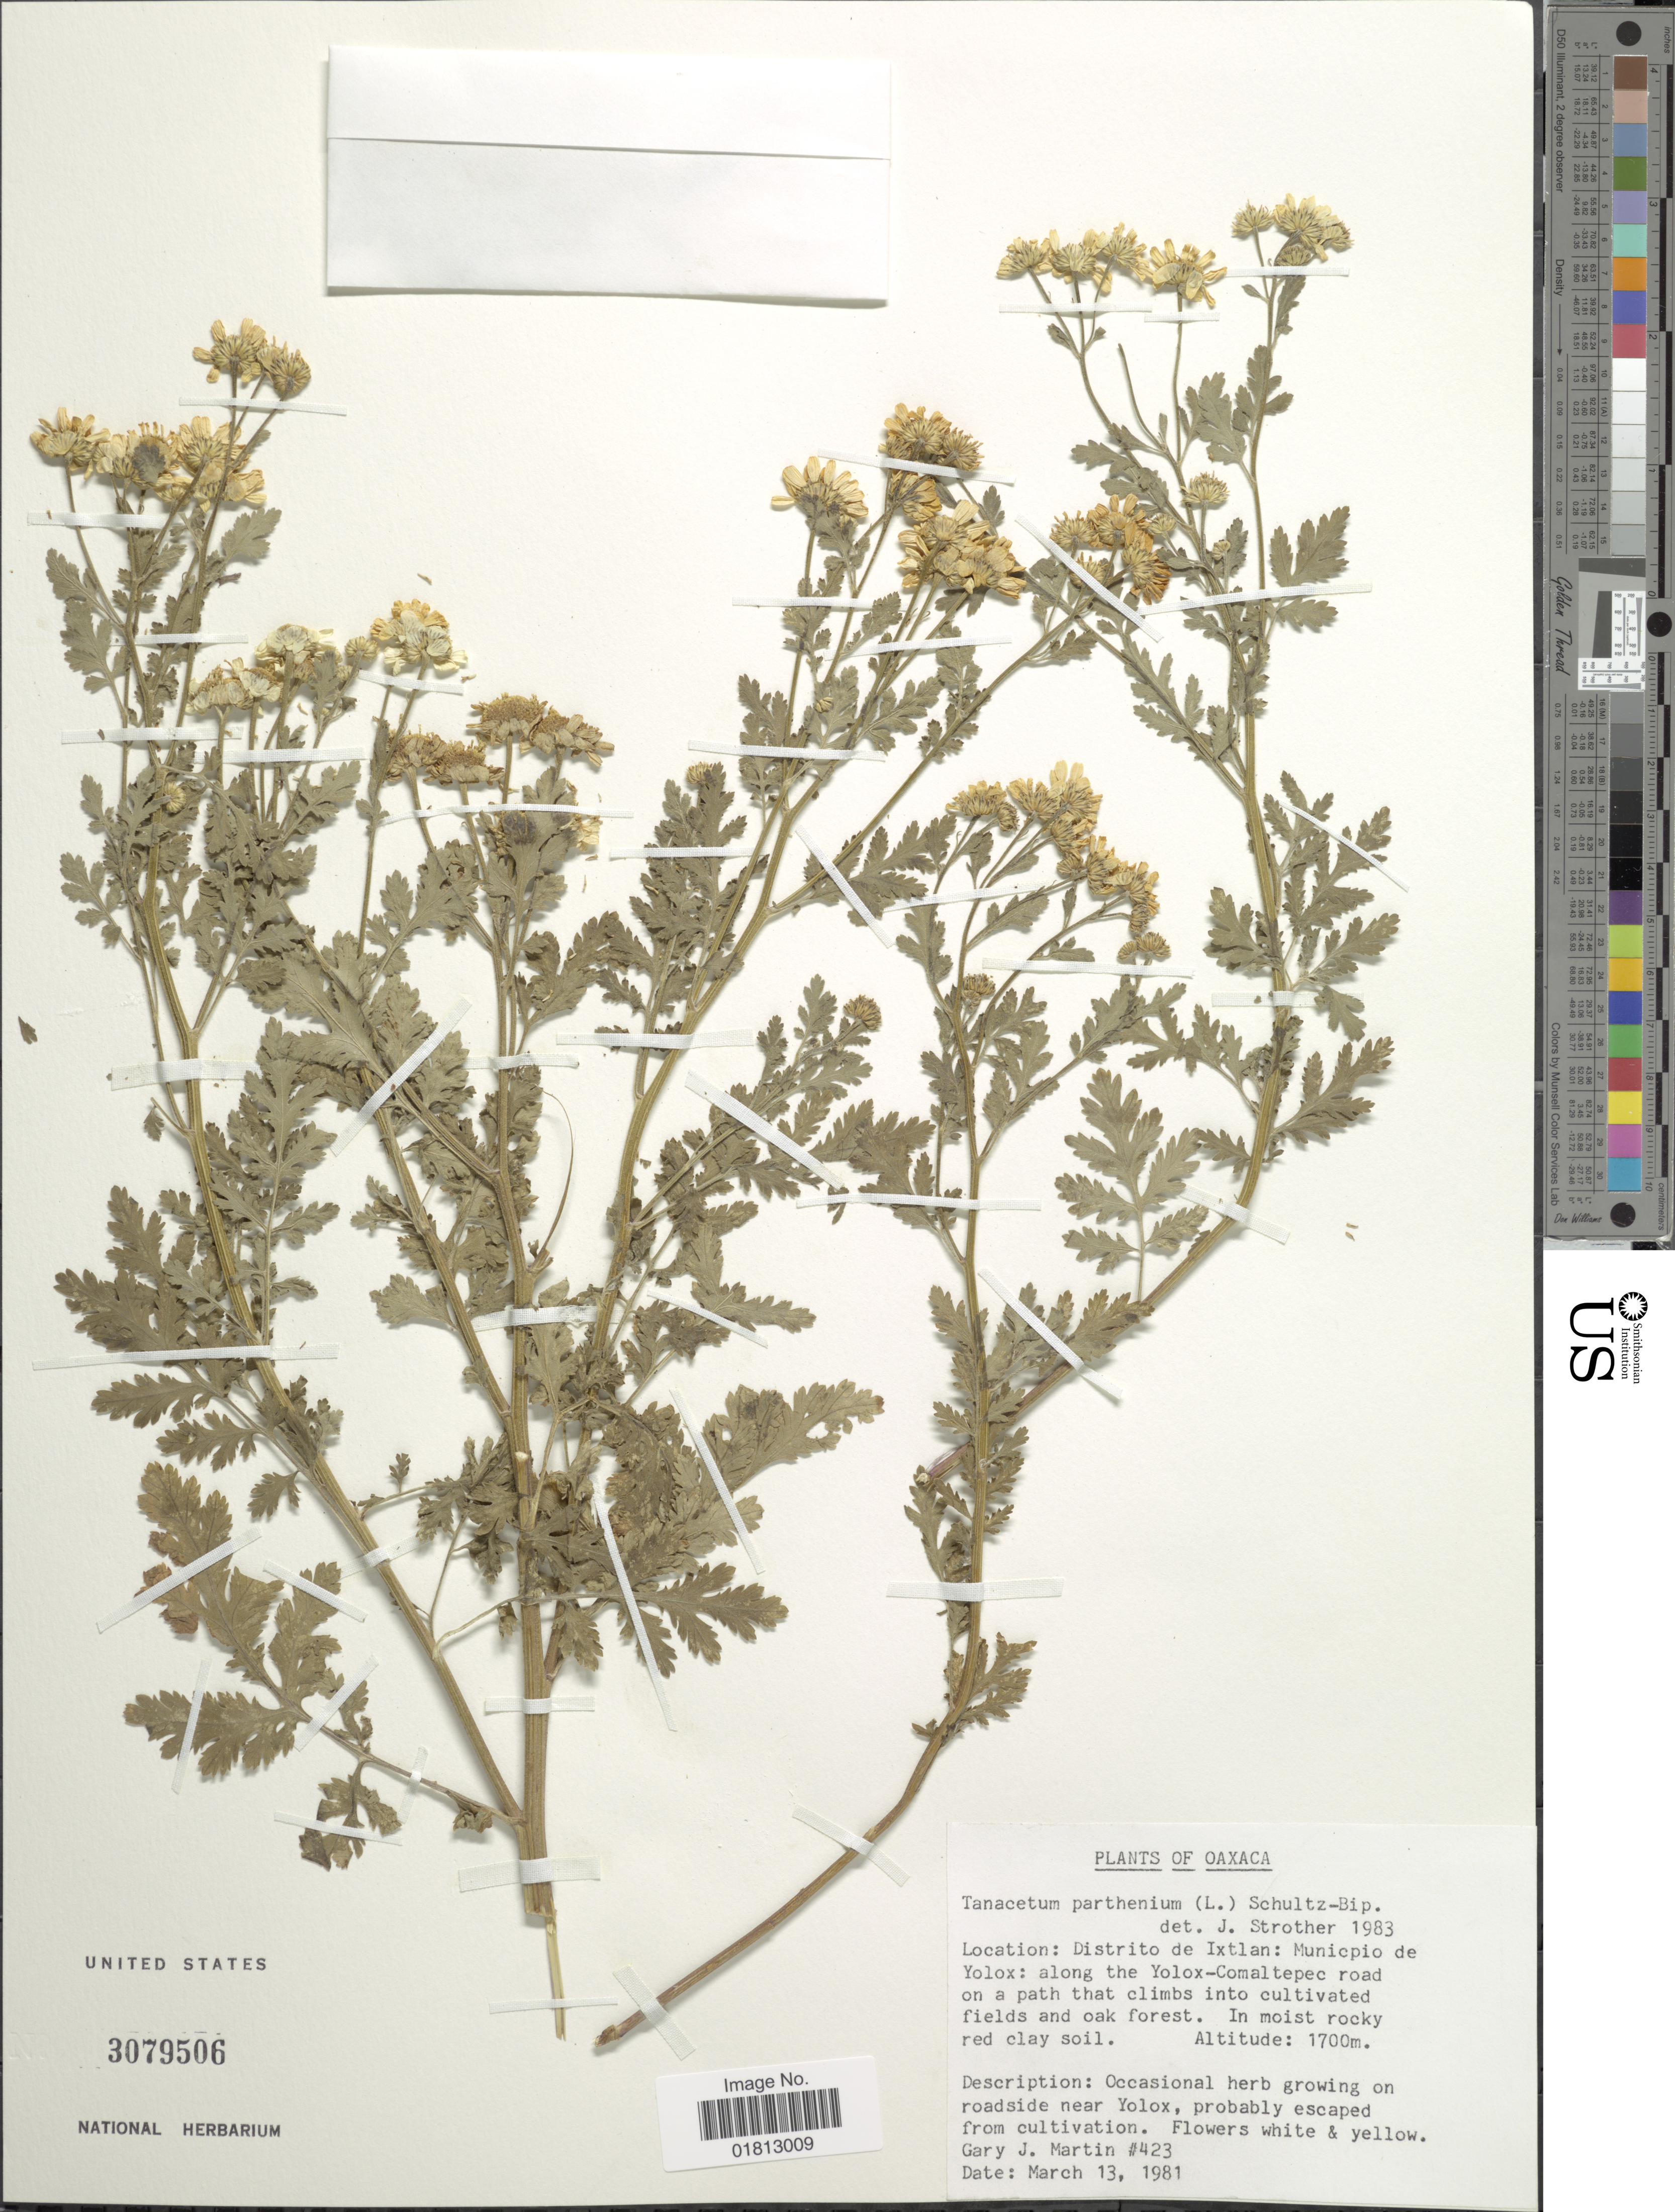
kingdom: Plantae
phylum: Tracheophyta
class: Magnoliopsida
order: Asterales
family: Asteraceae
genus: Tanacetum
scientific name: Tanacetum parthenium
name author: (L.) Sch. Bip.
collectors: G. J. Martin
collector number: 423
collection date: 1981-03-13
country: Mexico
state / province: Oaxaca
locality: Distrito de Ixtlan: Municpio de Yoloxl, along the Yolox-Comalteoec road on a path that climbs into cultivated fields and oak forest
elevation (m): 1700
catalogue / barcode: US 3079506